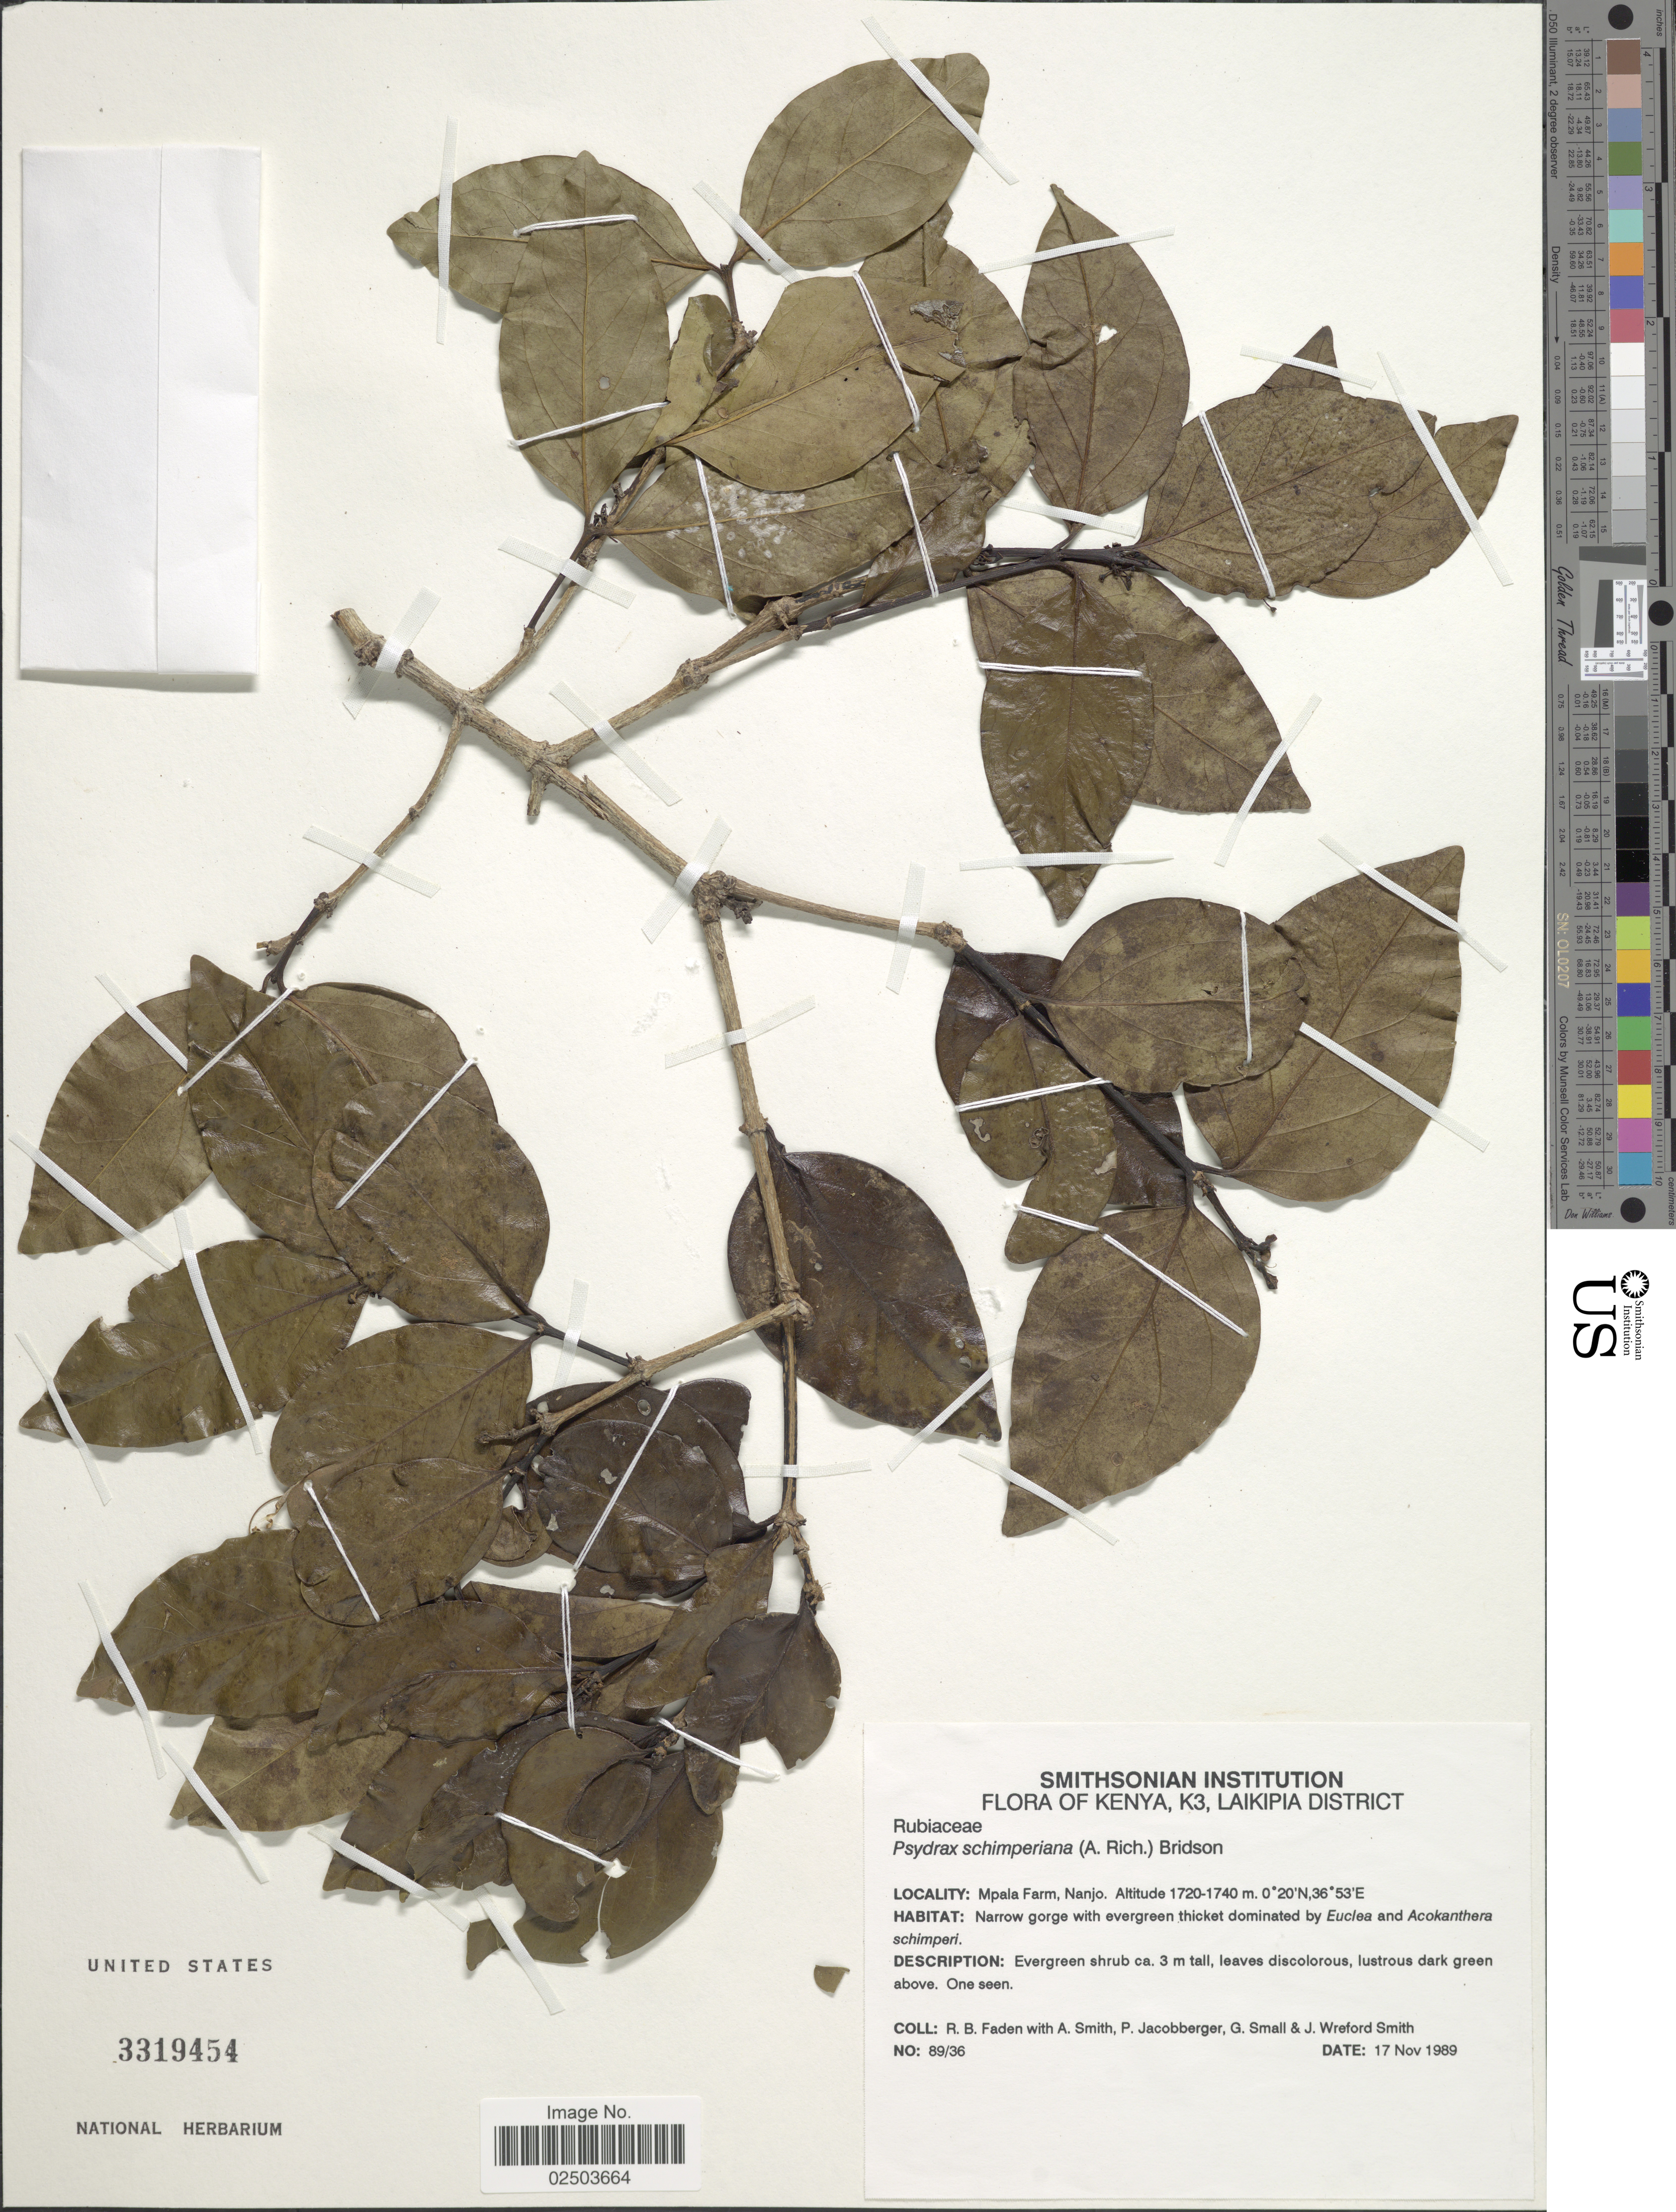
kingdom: Plantae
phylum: Tracheophyta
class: Magnoliopsida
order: Gentianales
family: Rubiaceae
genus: Psydrax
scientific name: Psydrax schimperiana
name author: (A. Rich.) Bridson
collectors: R. B. Faden, A. Smith, P. Jacobberger, G. Small & J. W. Smith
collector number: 89/36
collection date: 1989-11-17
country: Kenya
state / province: Laikipia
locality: Kenya, K3, Laikipia District. Mpala Farm, Nanjo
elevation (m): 1720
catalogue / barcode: US 3319454